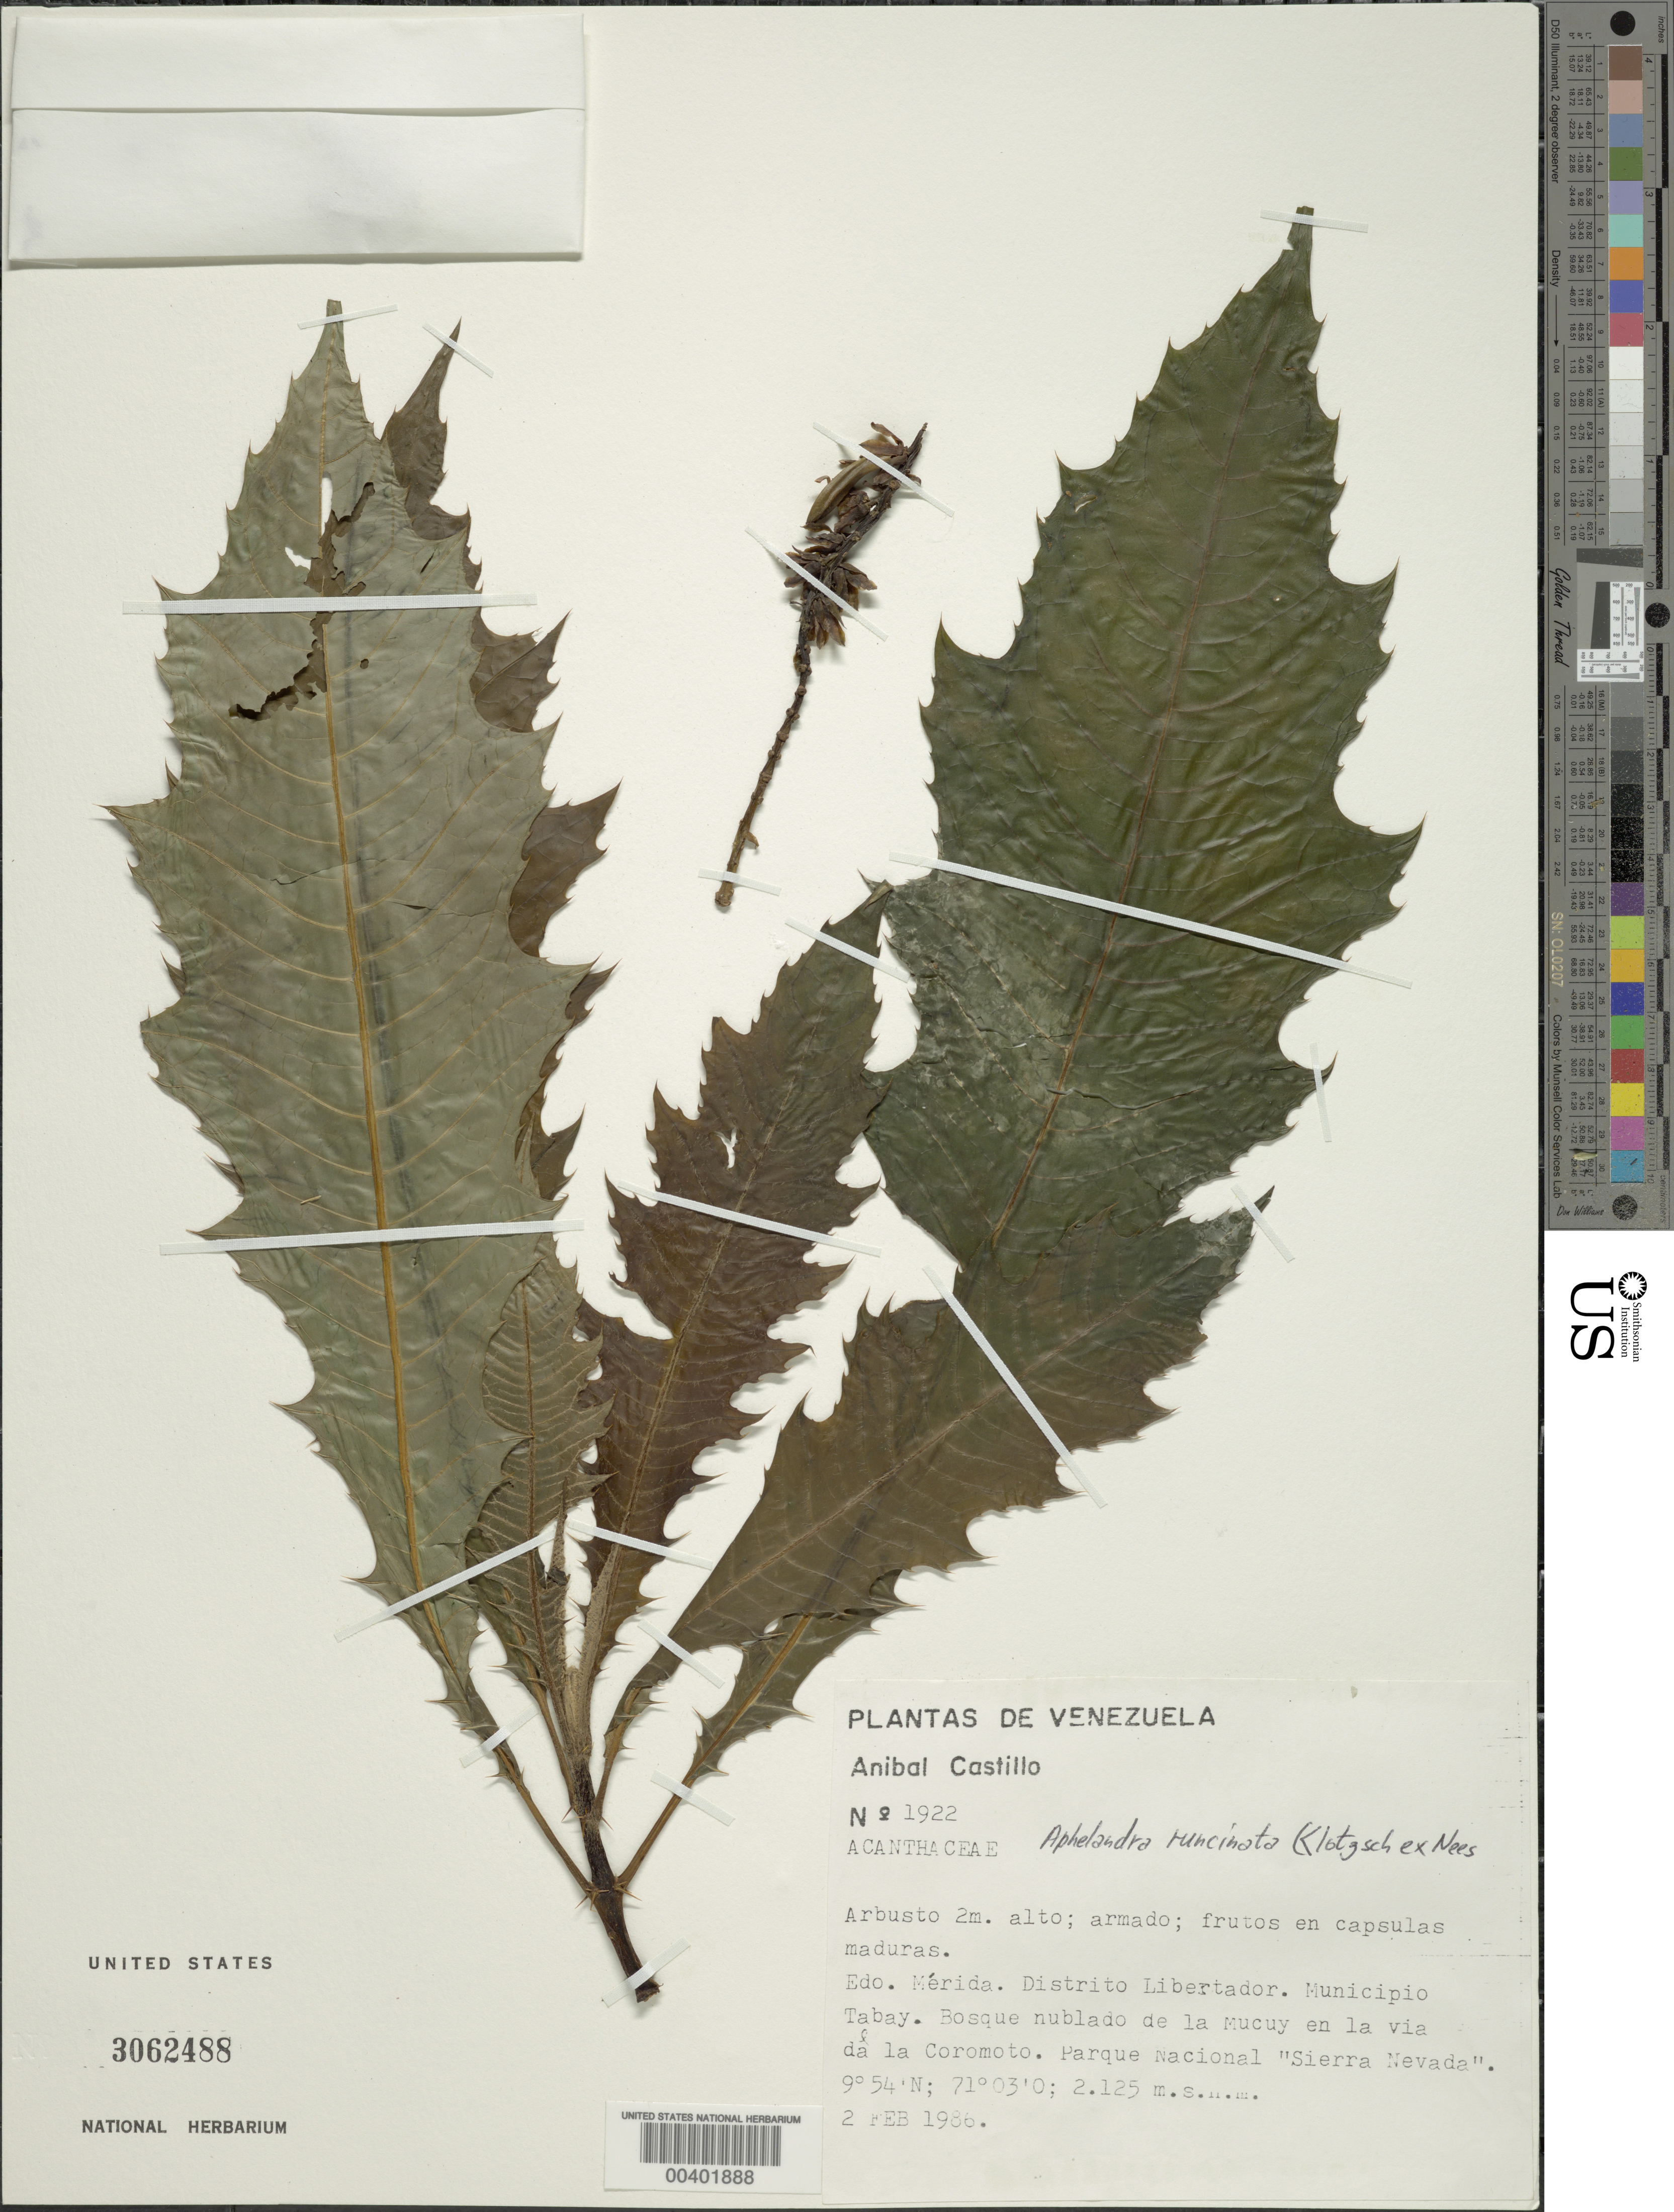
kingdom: Plantae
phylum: Tracheophyta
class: Magnoliopsida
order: Lamiales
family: Acanthaceae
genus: Aphelandra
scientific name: Aphelandra runcinata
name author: Klotzsch ex Nees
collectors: A. Castillo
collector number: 1922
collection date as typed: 02 Feb 1986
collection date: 1986-02-02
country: Venezuela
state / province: Mérida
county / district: Libertador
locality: Municipio Tabay. Bosque nublado de la Mucuy en la via de la Coromoto. Parque Nacional "Sierra Nevada". Mucuy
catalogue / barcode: US 3062488